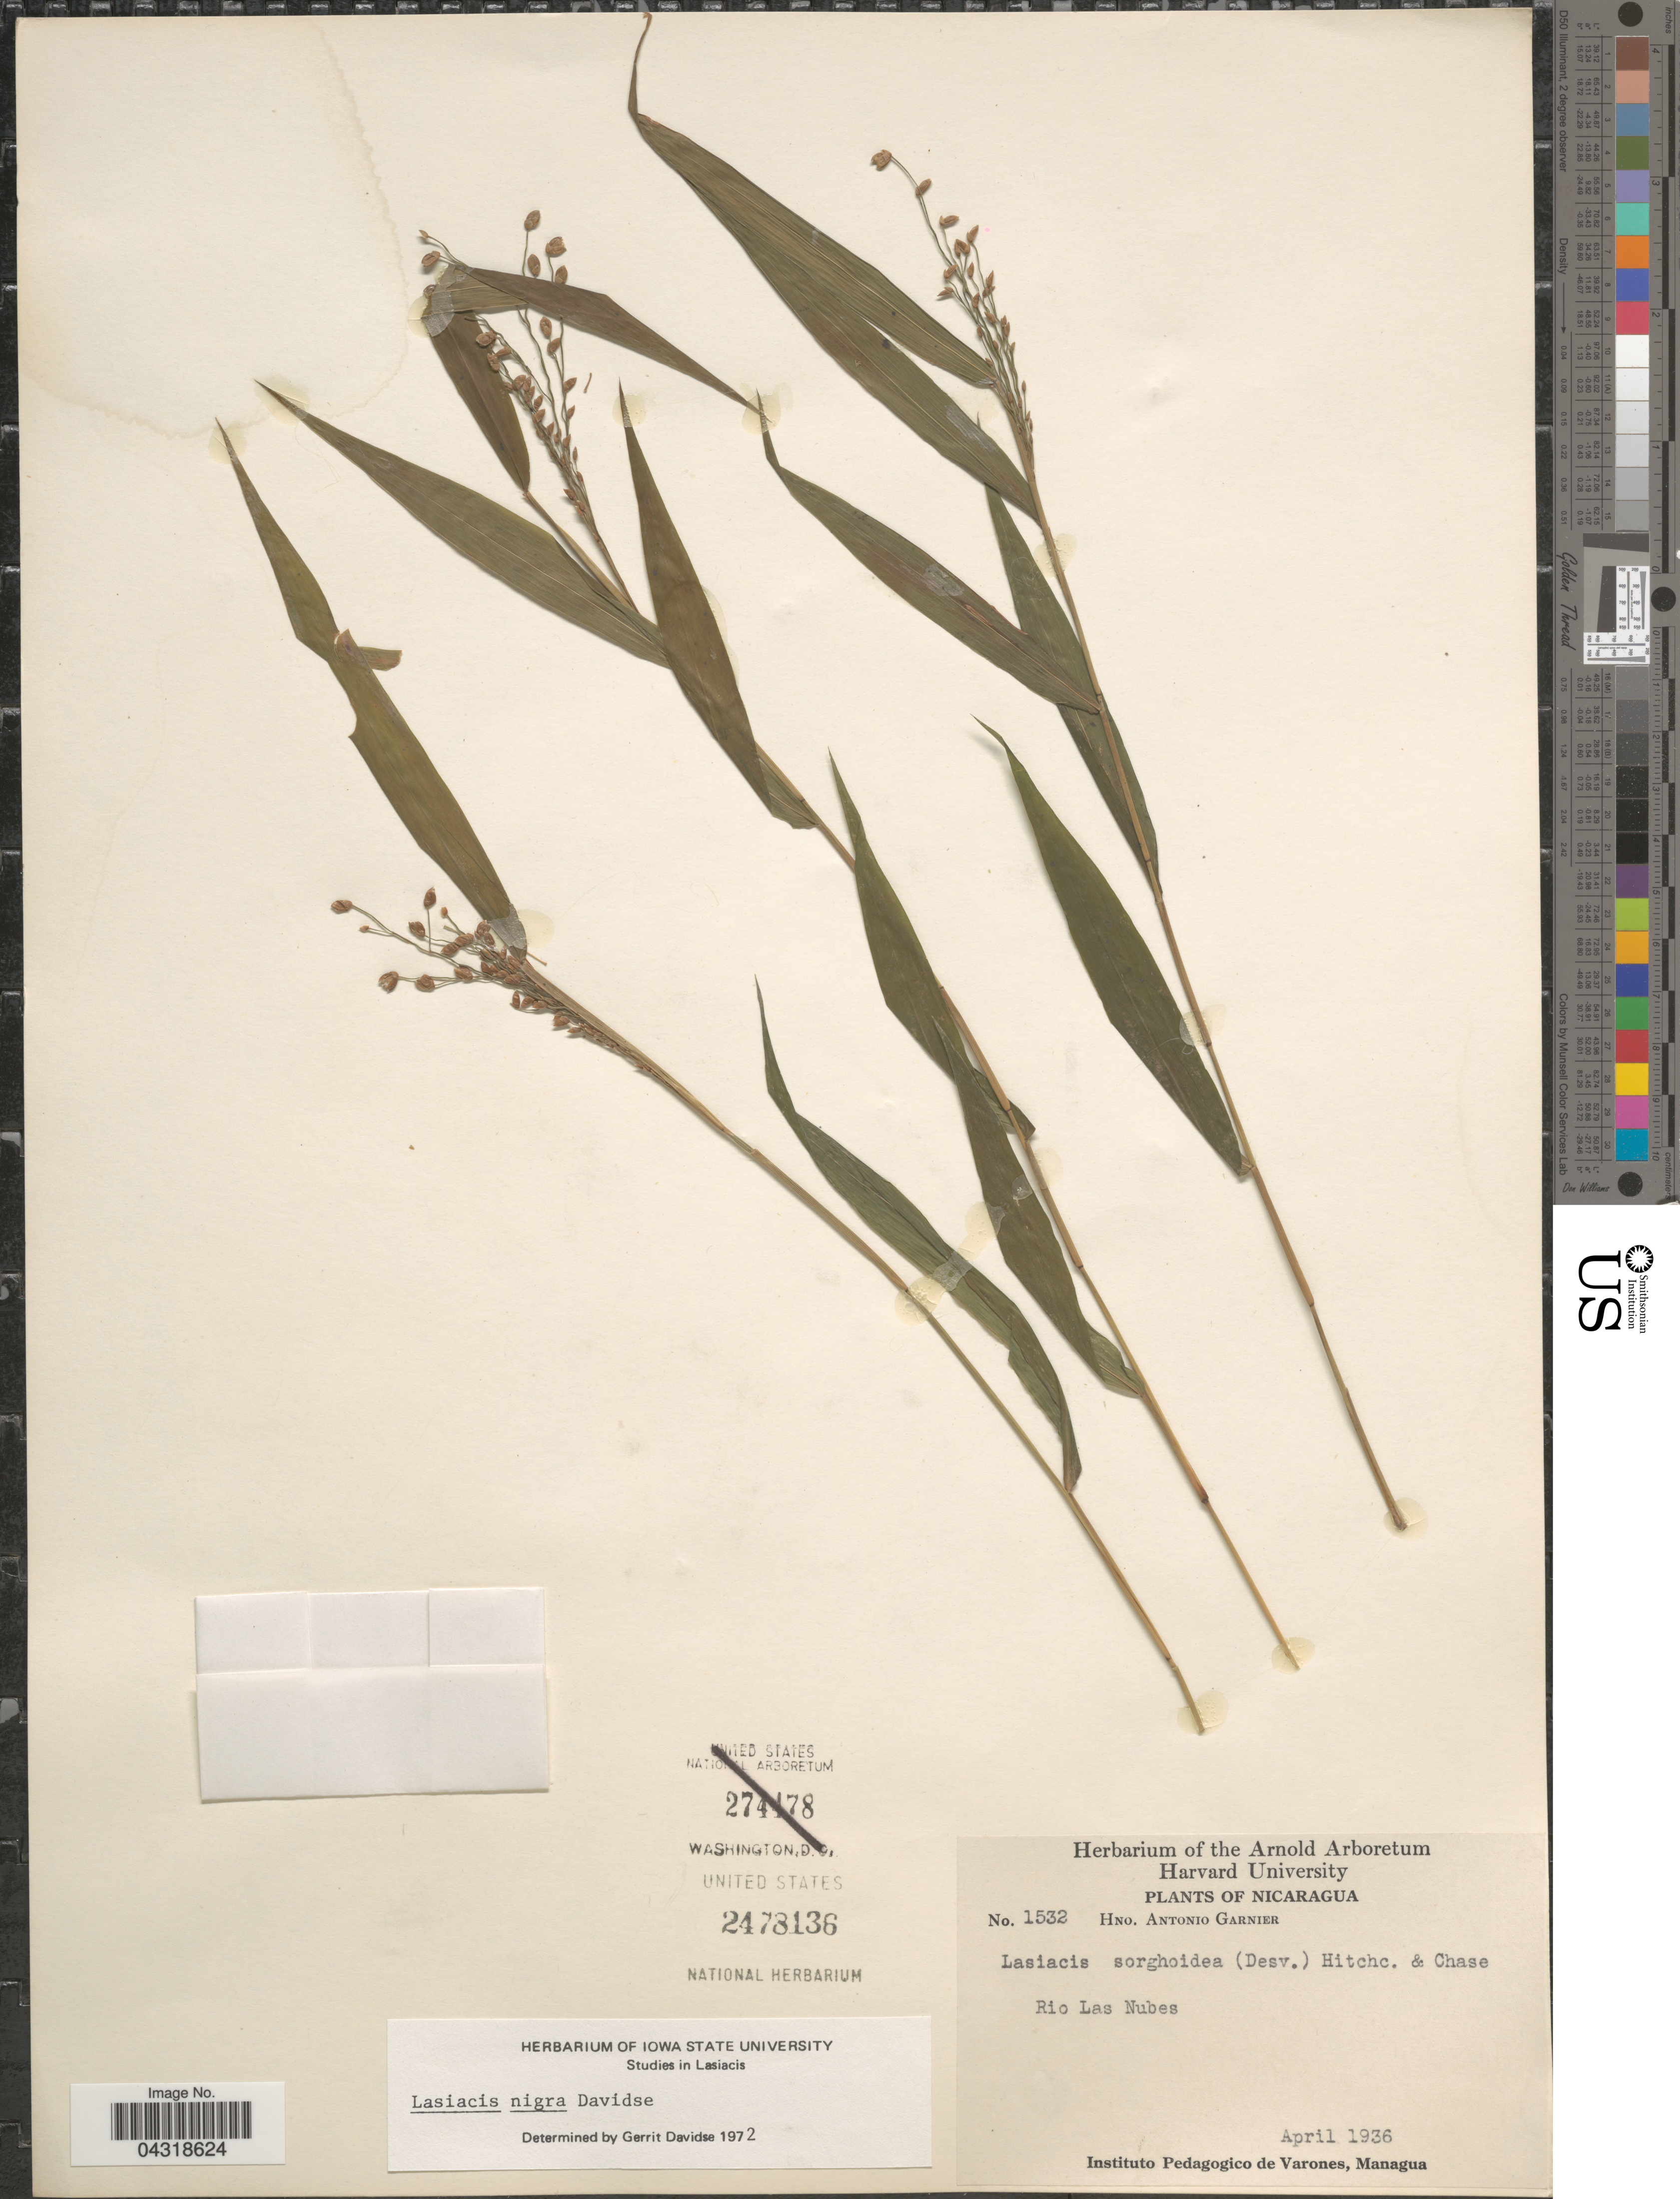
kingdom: Plantae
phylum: Tracheophyta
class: Liliopsida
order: Poales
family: Poaceae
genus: Lasiacis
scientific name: Lasiacis nigra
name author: Davidse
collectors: Bro. A. Garnier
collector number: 1532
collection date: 1936-04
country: Nicaragua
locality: Rio Las Nubes.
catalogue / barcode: US 2478136